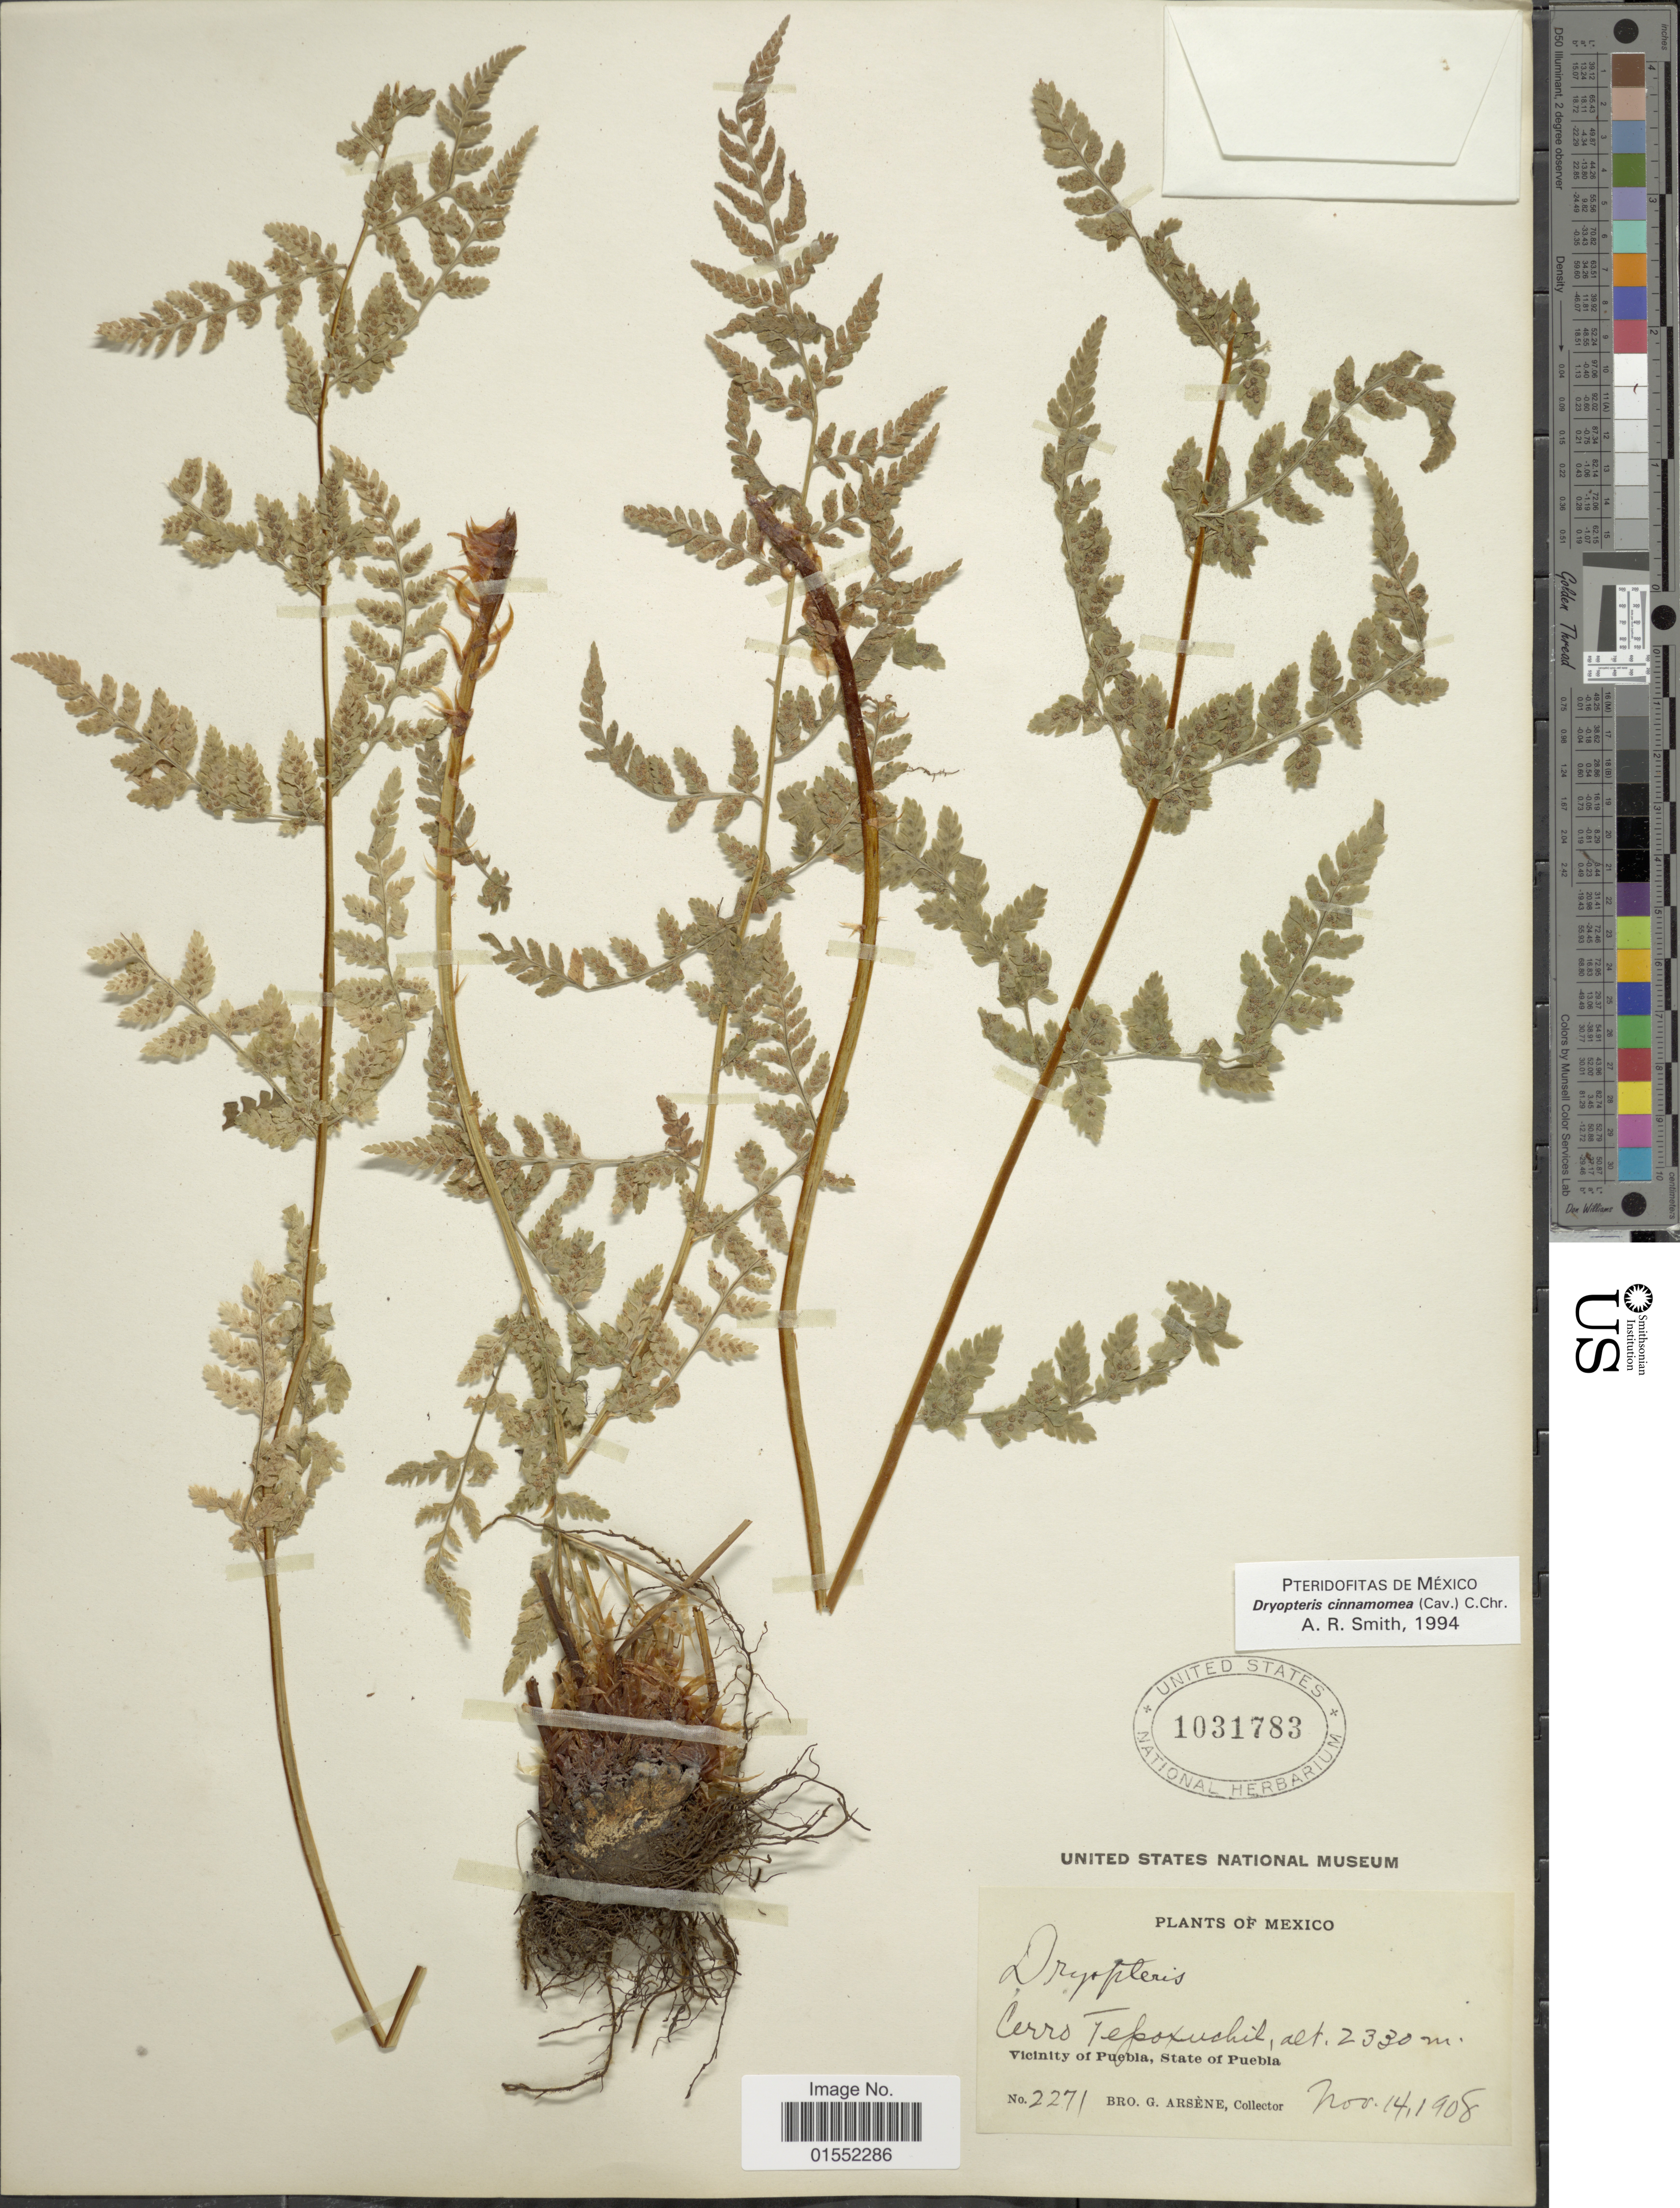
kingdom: Plantae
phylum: Tracheophyta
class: Polypodiopsida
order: Polypodiales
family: Dryopteridaceae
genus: Dryopteris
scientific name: Dryopteris cinnamomea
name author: (Cav.) C. Chr.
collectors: Bro. G. Arsène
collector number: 2271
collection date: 1908-11-14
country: Mexico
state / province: Puebla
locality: Vicinity of Puebla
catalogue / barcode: US 1031783